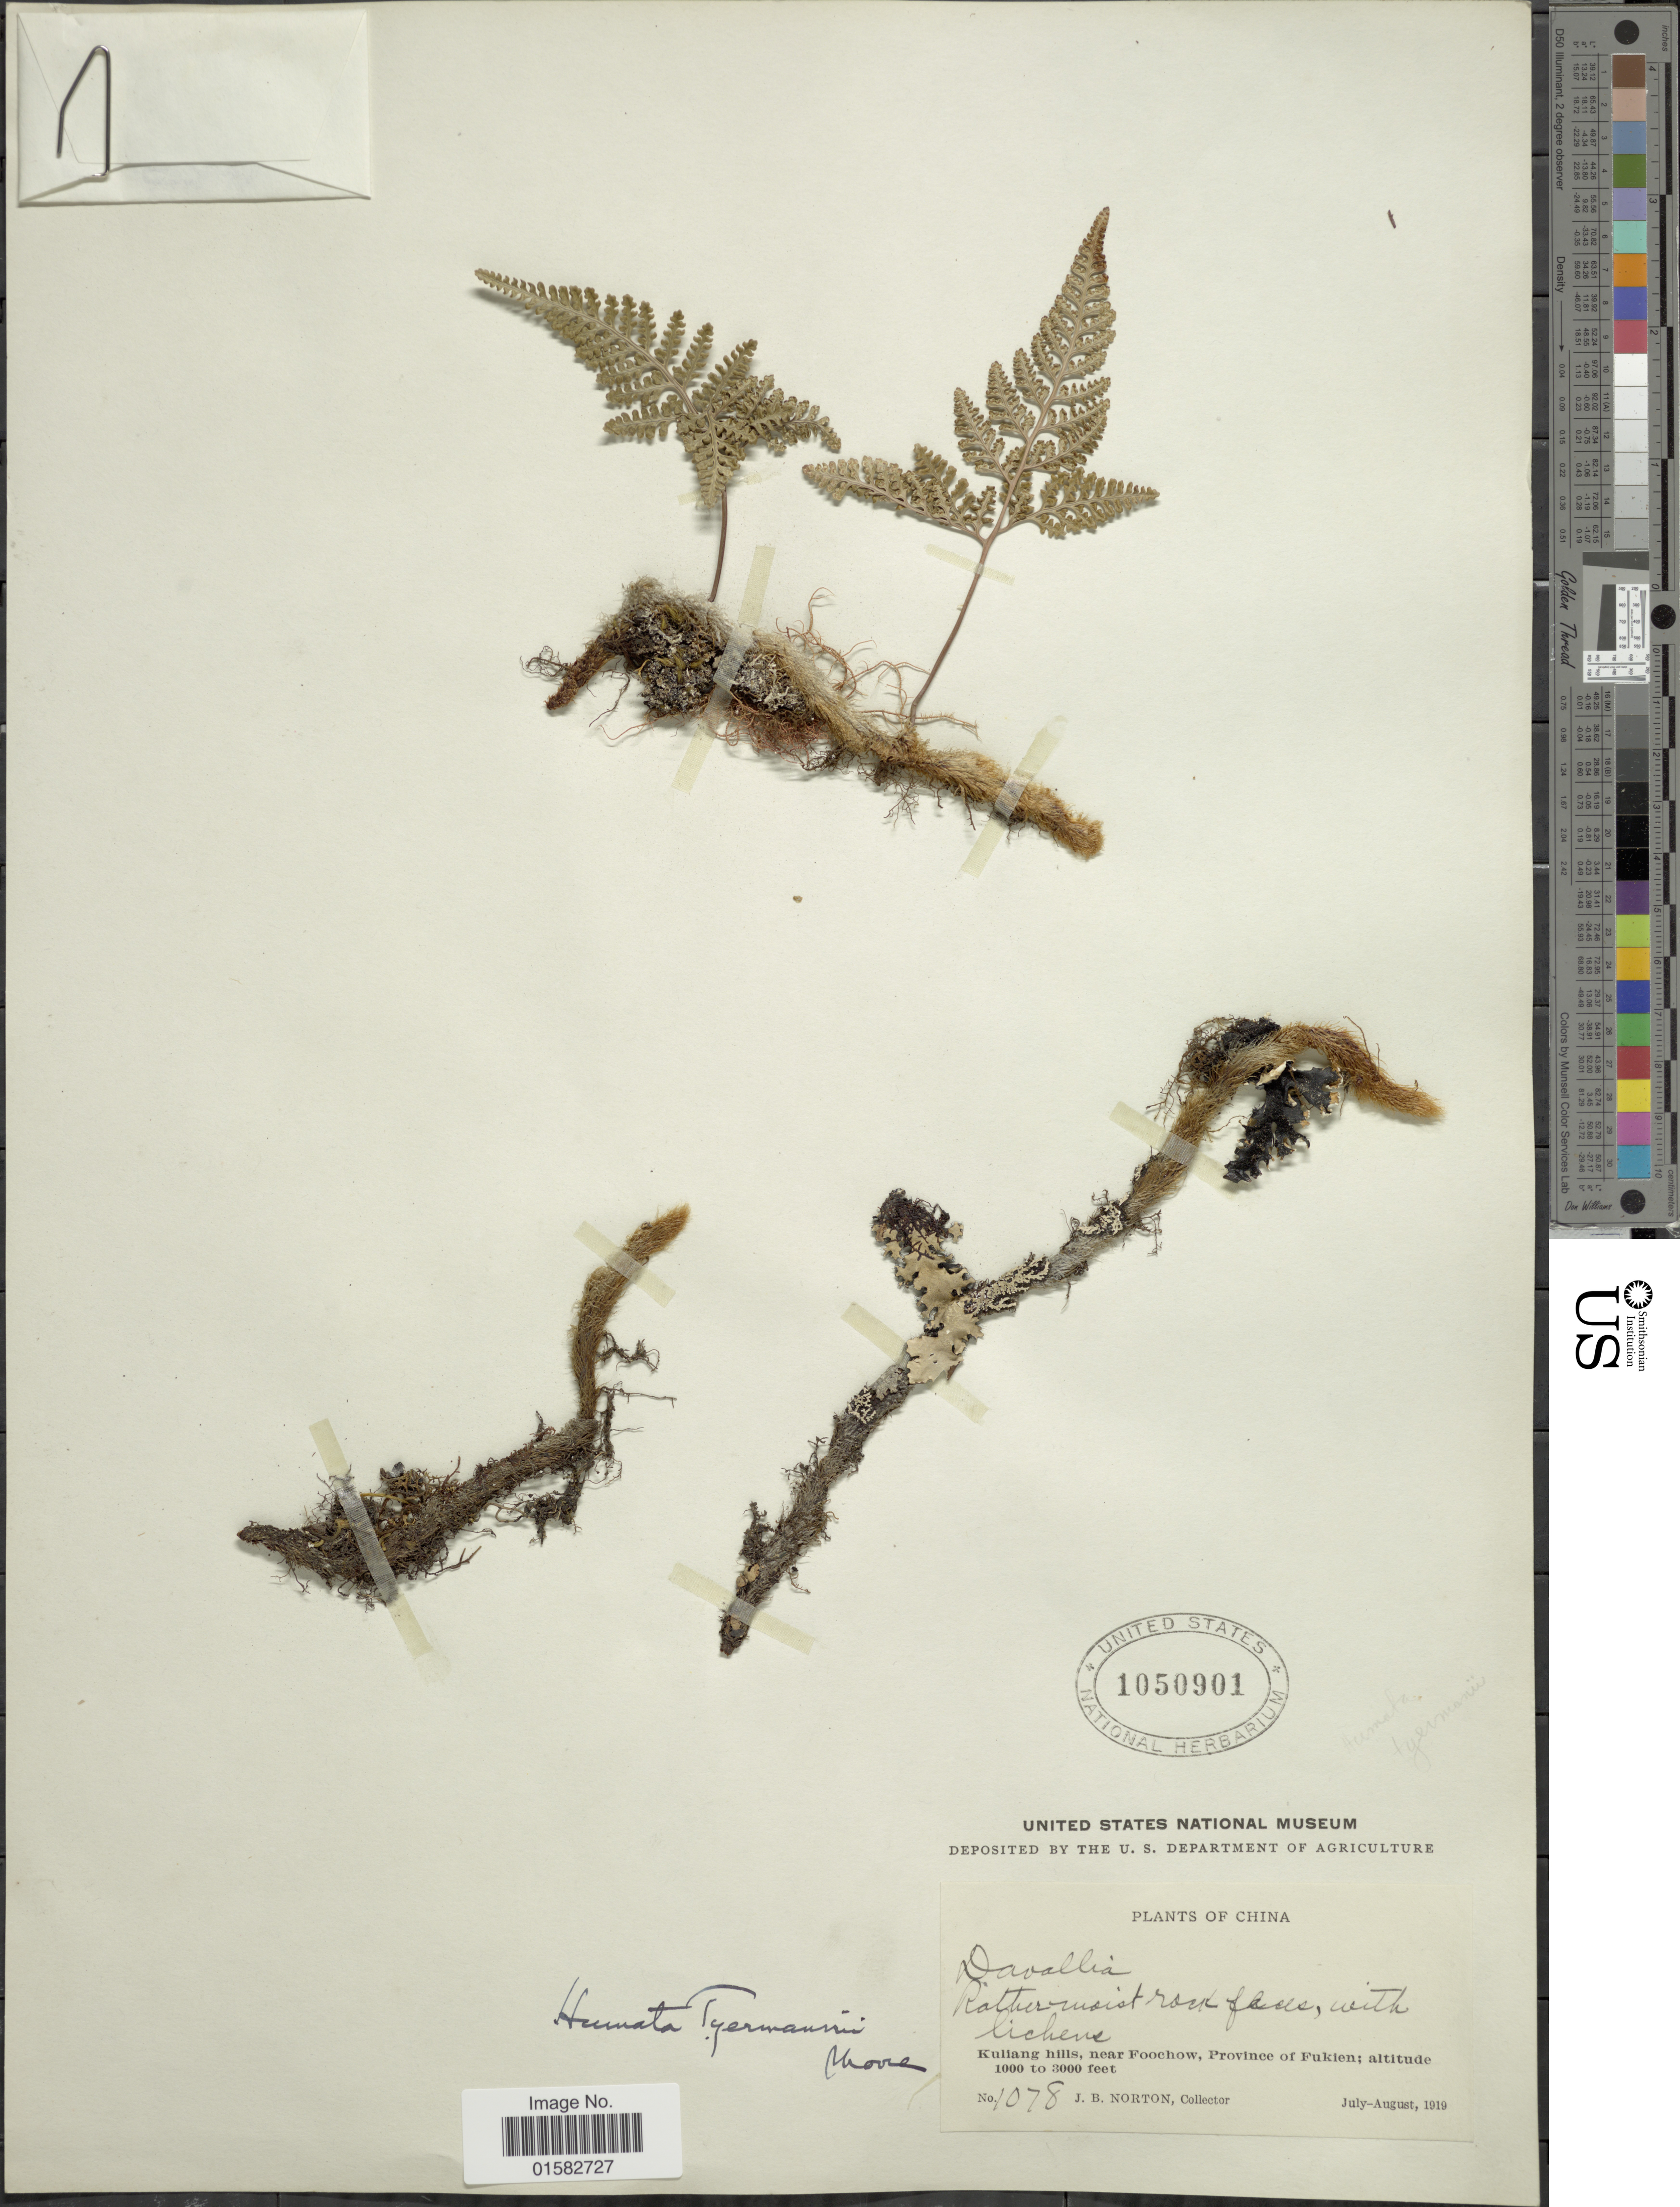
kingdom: Plantae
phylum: Tracheophyta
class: Polypodiopsida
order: Polypodiales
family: Davalliaceae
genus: Davallia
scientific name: Davallia griffithiana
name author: Hook.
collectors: J. B. Norton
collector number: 1078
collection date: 1919-07/1919-08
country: China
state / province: Fujian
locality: Kuliang hills, near Foochow, Province of Fukien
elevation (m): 305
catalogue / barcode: US 1050901